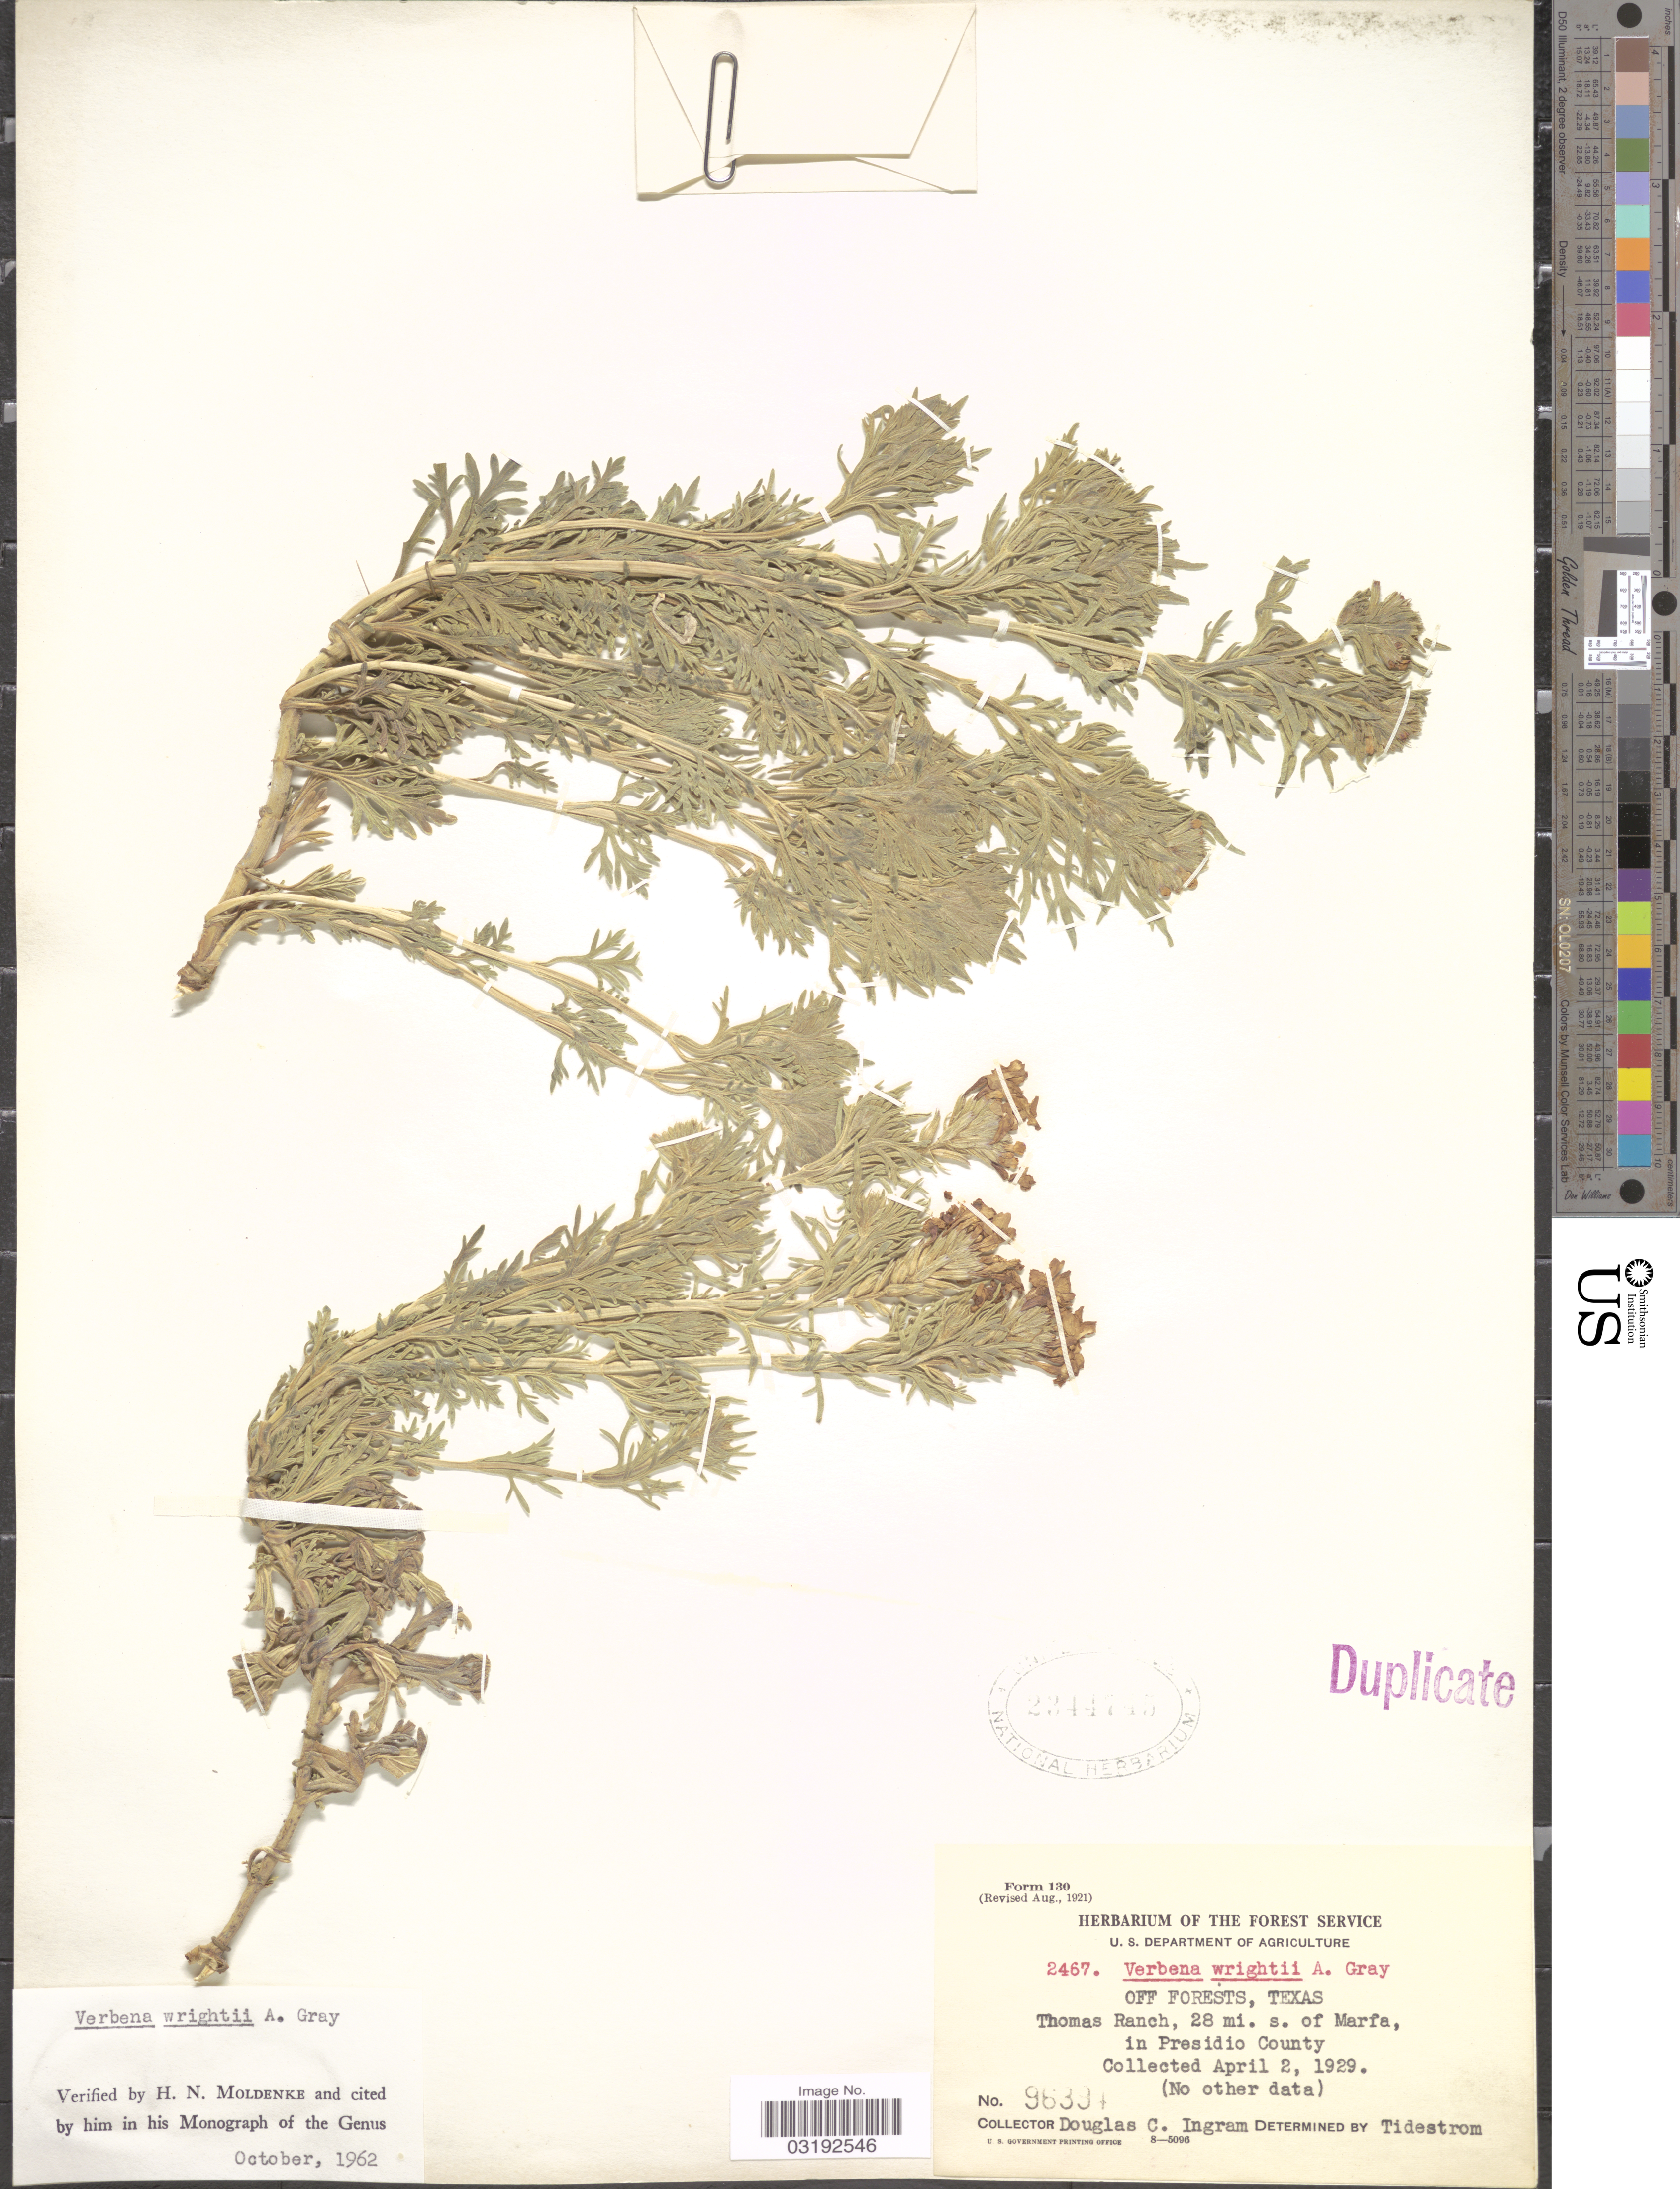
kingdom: Plantae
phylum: Tracheophyta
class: Magnoliopsida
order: Lamiales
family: Verbenaceae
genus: Verbena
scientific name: Verbena wrightii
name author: A. Gray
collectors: D. C. Ingram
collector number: B. 2467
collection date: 1929-04-02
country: United States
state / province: Texas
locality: Off Forests. Thomas Ranch, 28 mi. s. of Marfa, in Presidio County.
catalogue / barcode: US 2344745